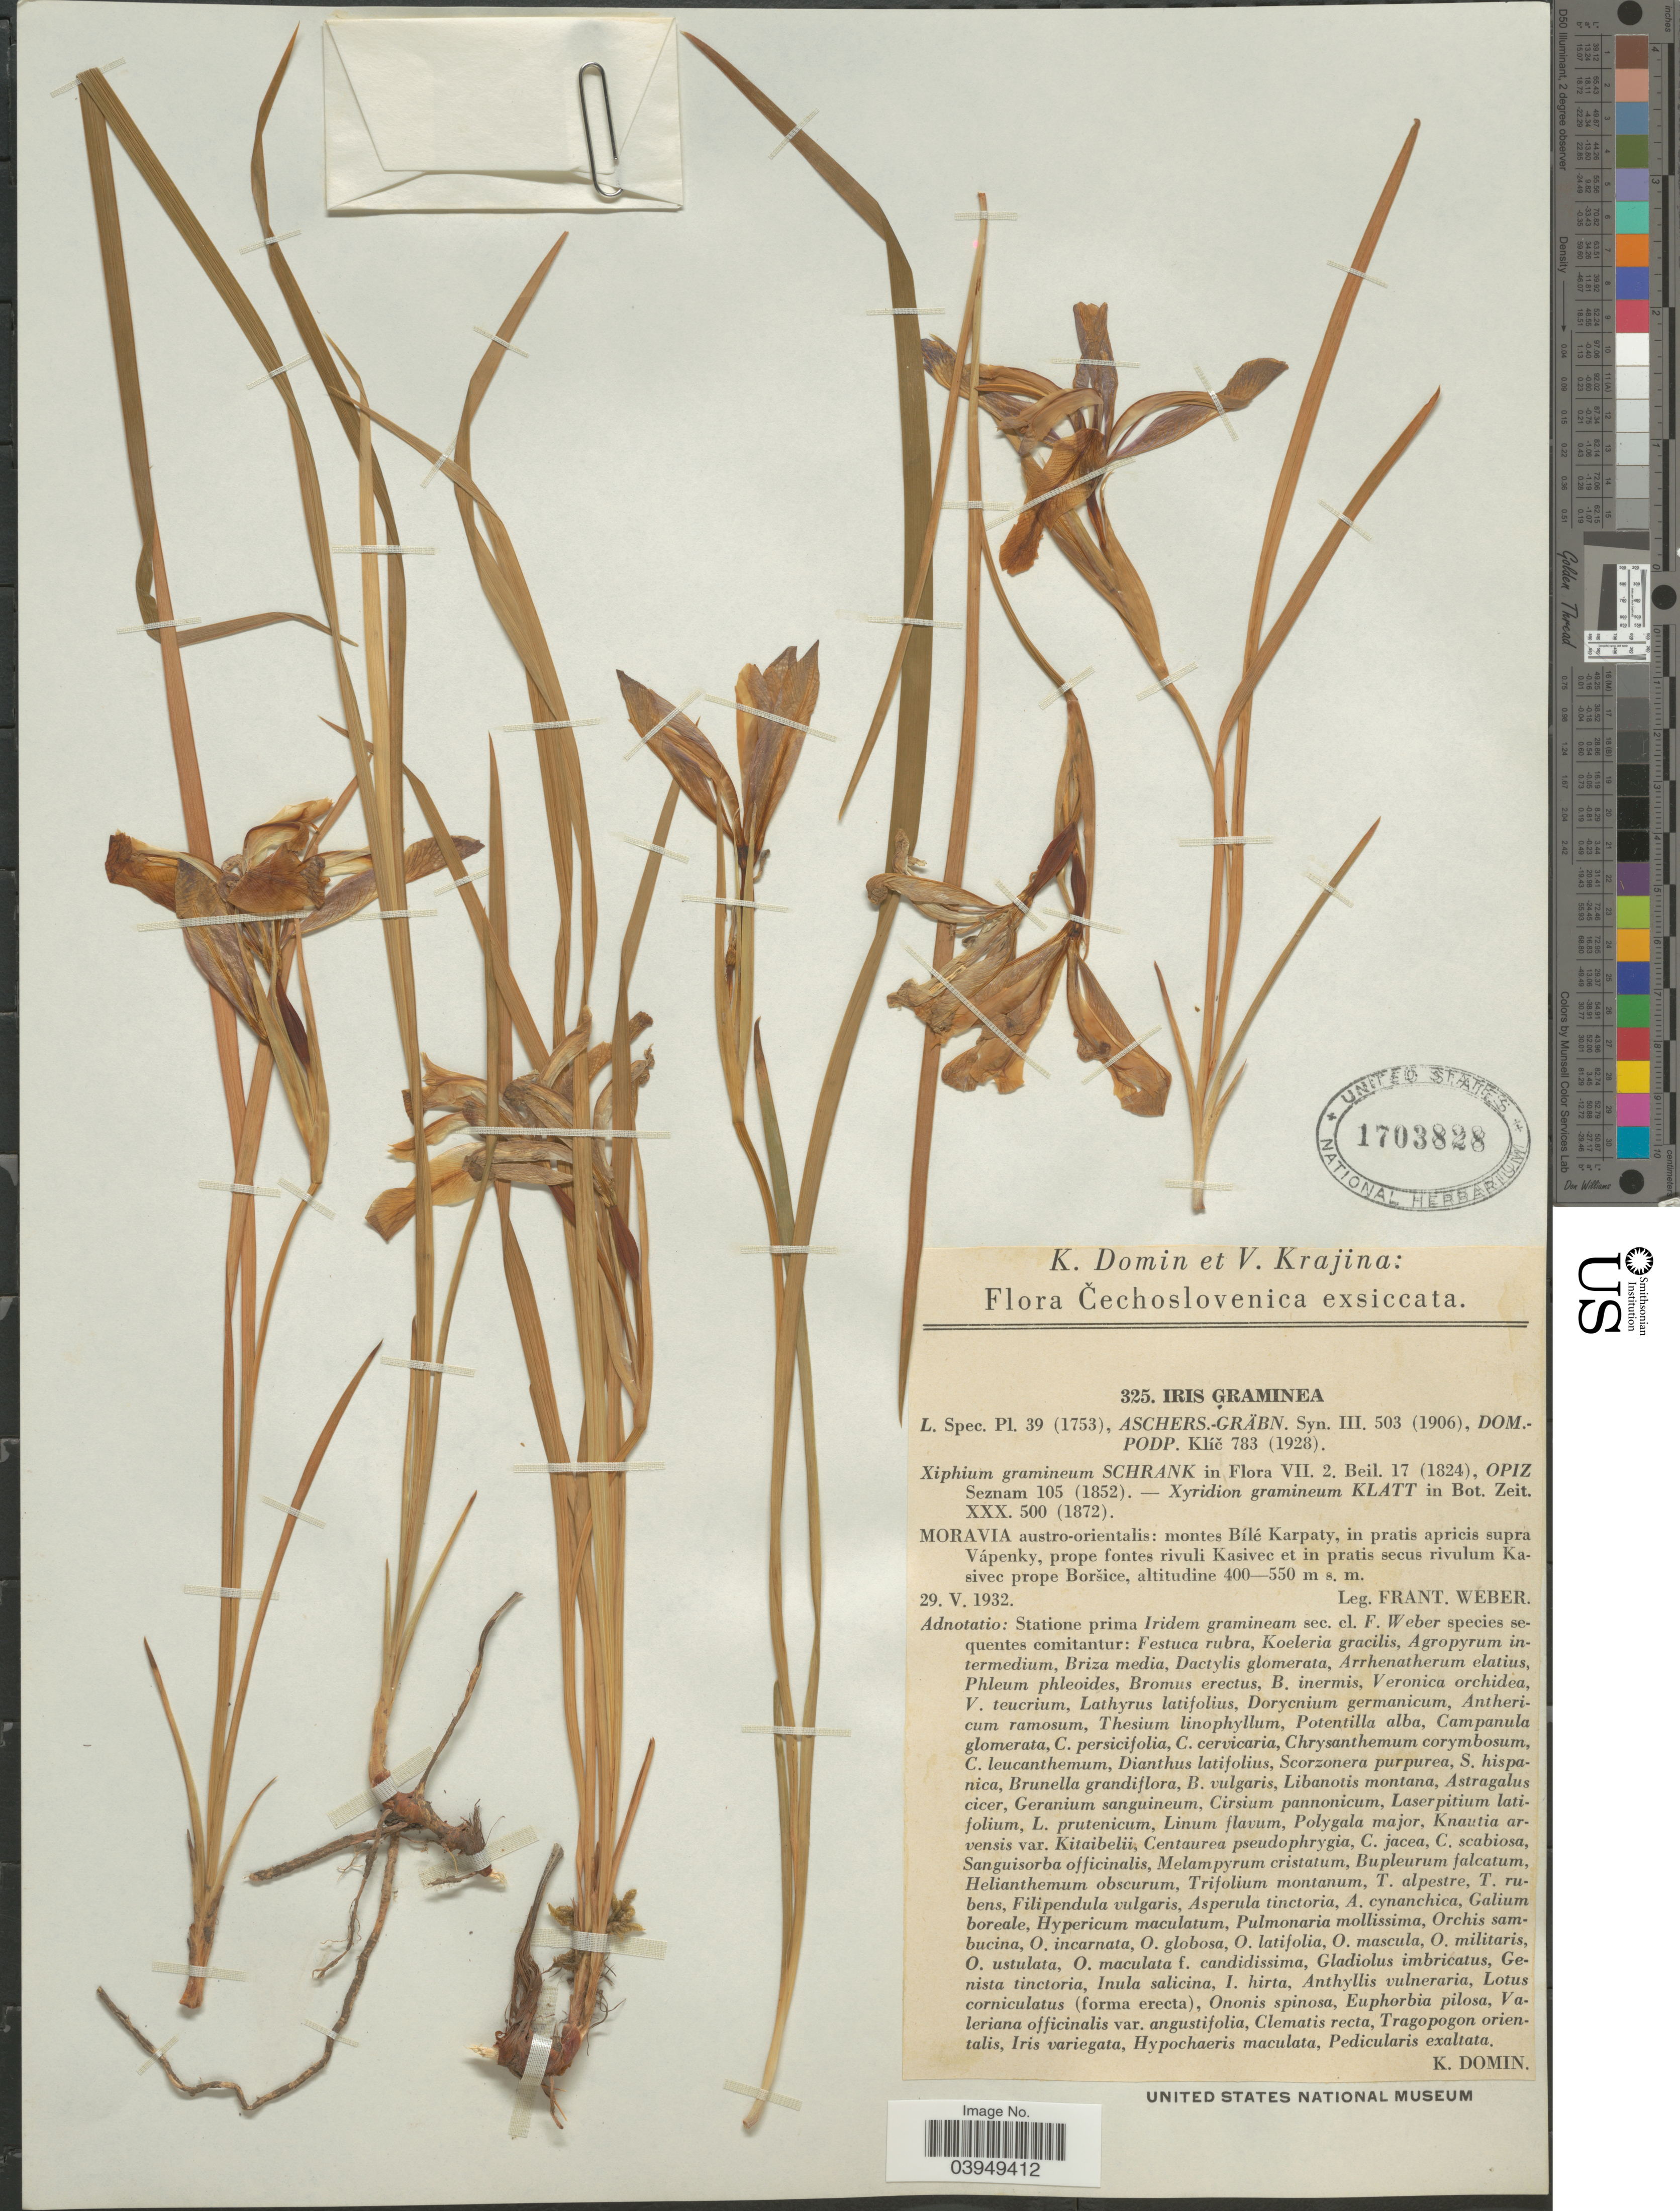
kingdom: Plantae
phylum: Tracheophyta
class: Liliopsida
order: Asparagales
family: Iridaceae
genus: Iris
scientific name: Iris graminea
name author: L.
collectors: F. Weber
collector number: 325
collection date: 1932-05-29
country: Czechia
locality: Čechoslovenica. Moravia austro-orientalis: montes Bílé Karpaty, in pratis apricis supra Vápenky, prope fontes rivuli Kasivec et in pratis secus rivulum Kasivec prope Boršice.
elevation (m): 400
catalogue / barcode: US 1703828